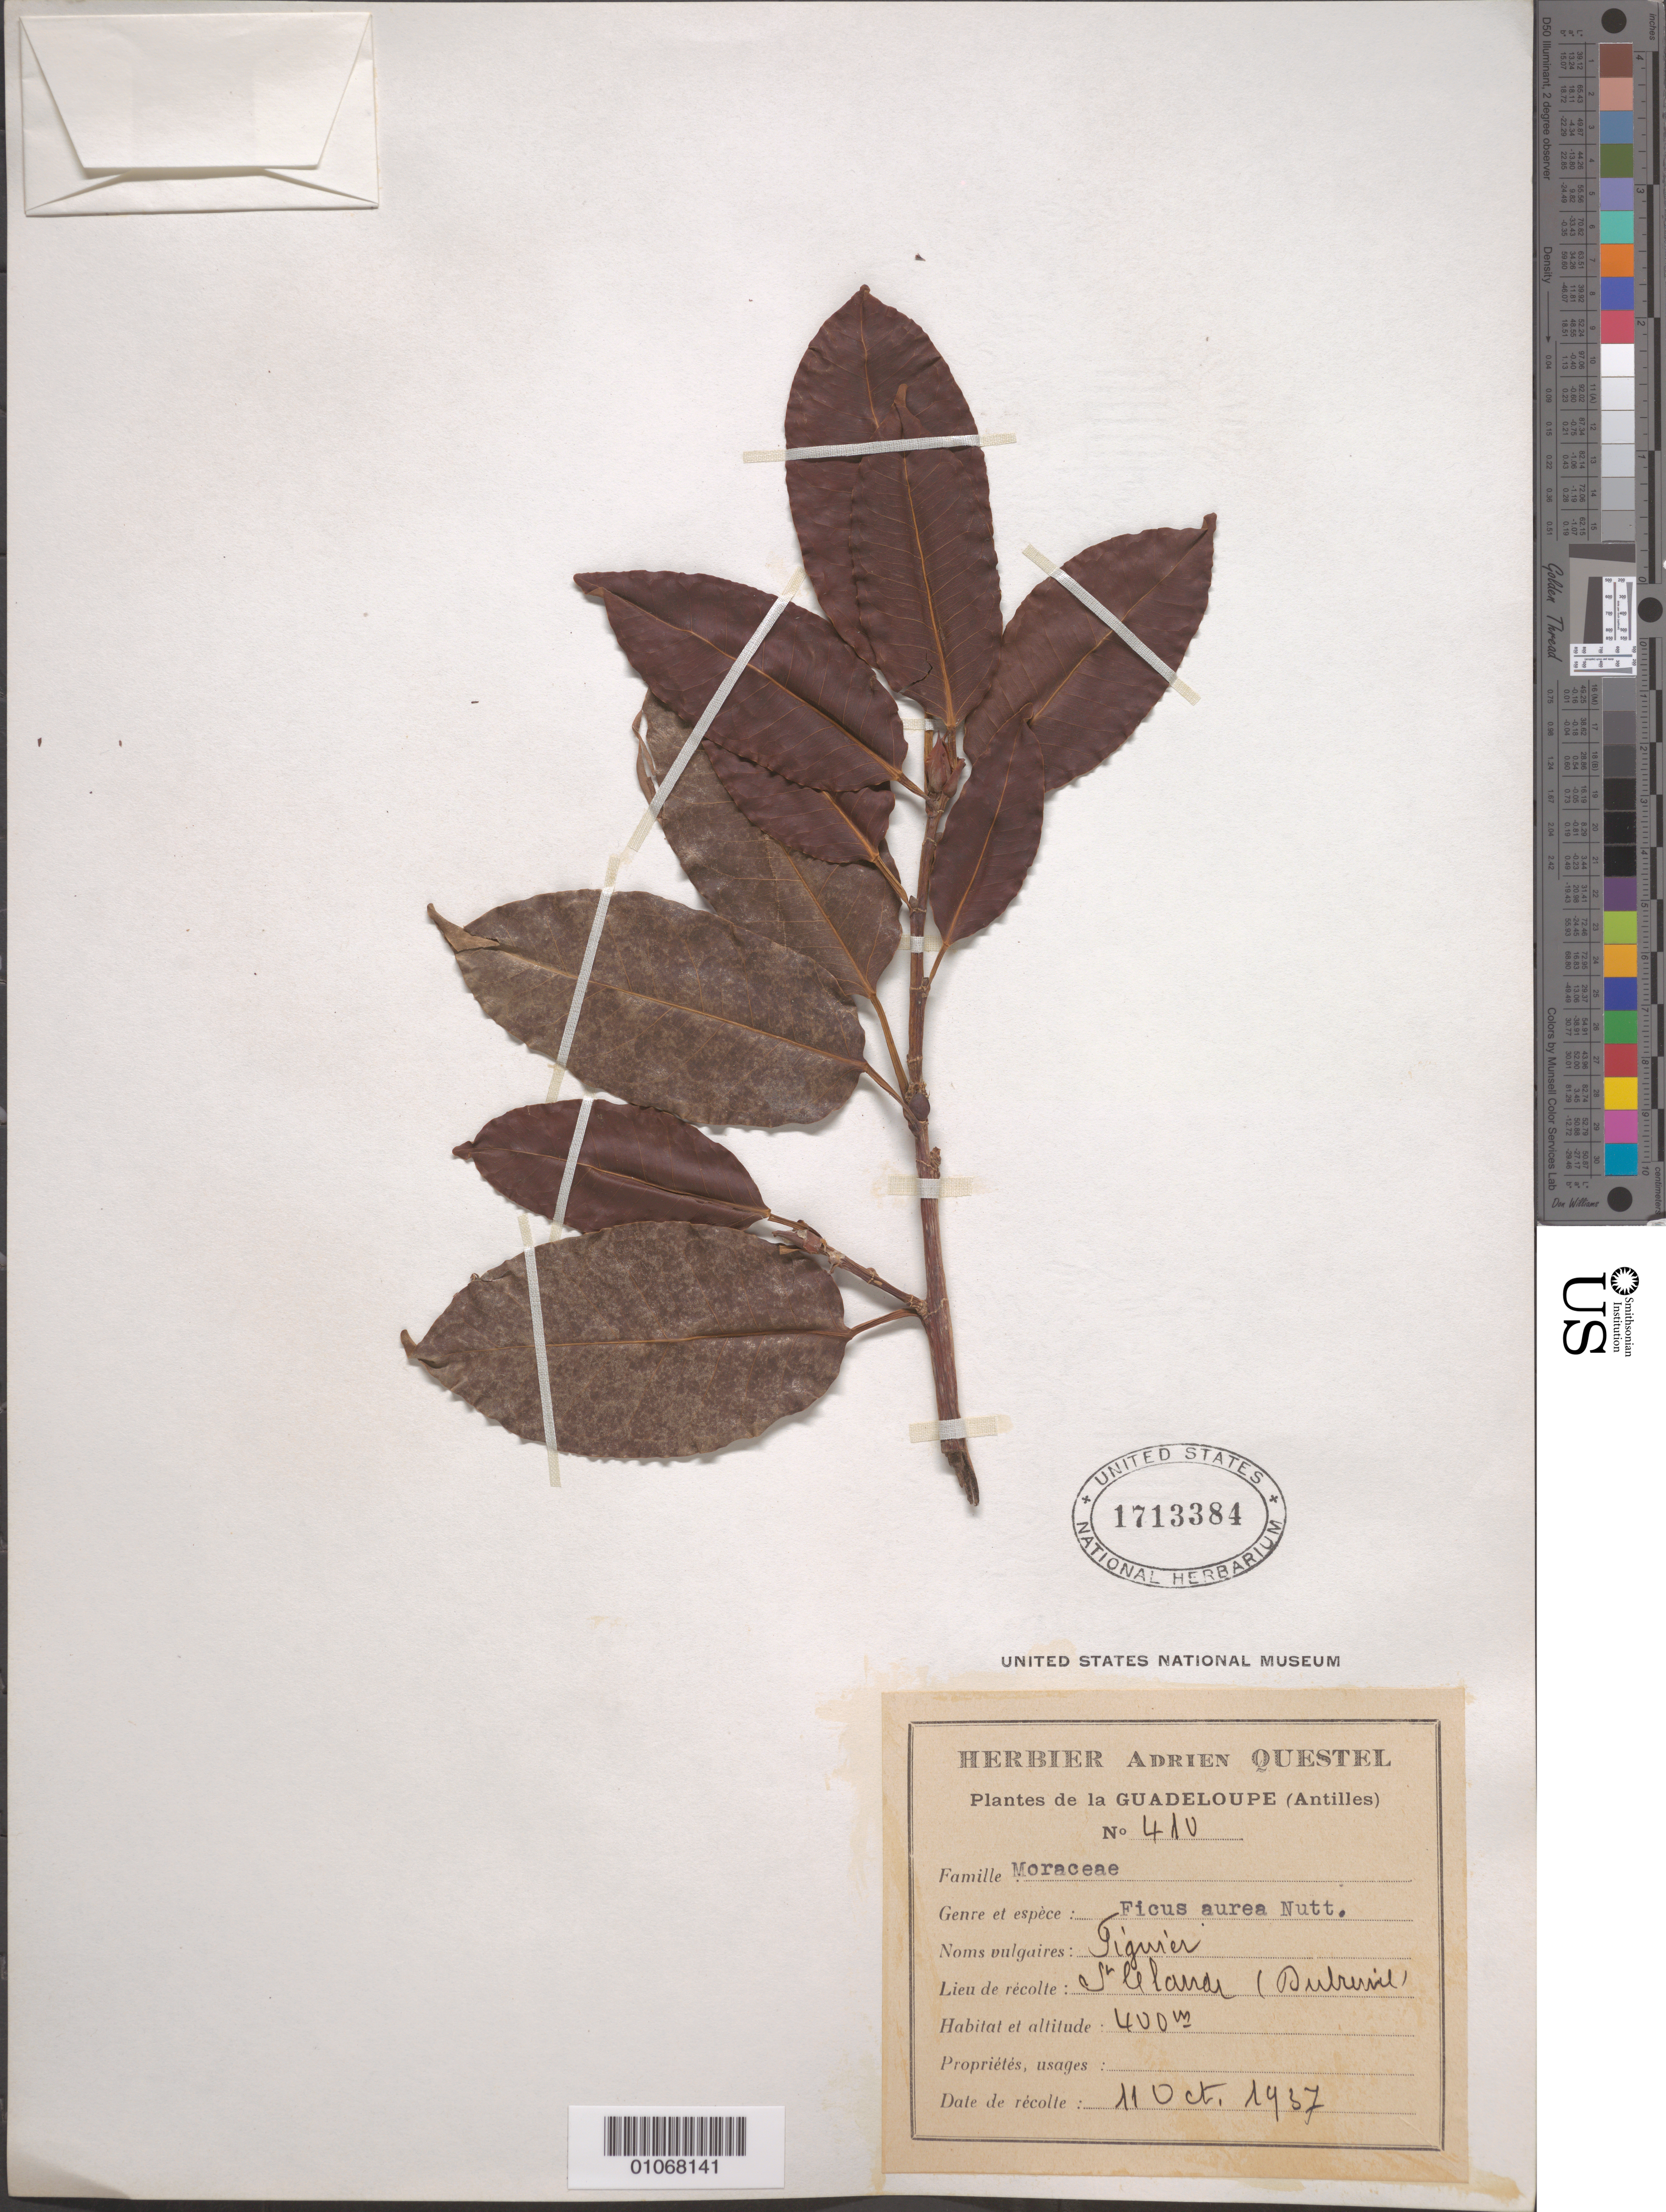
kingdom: Plantae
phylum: Tracheophyta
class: Magnoliopsida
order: Rosales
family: Moraceae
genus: Ficus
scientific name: Ficus aurea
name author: Nutt.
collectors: A. Questel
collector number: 410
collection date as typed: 11 Oct 1957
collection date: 1957-10-11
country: Guadeloupe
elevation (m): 400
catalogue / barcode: US 1713384